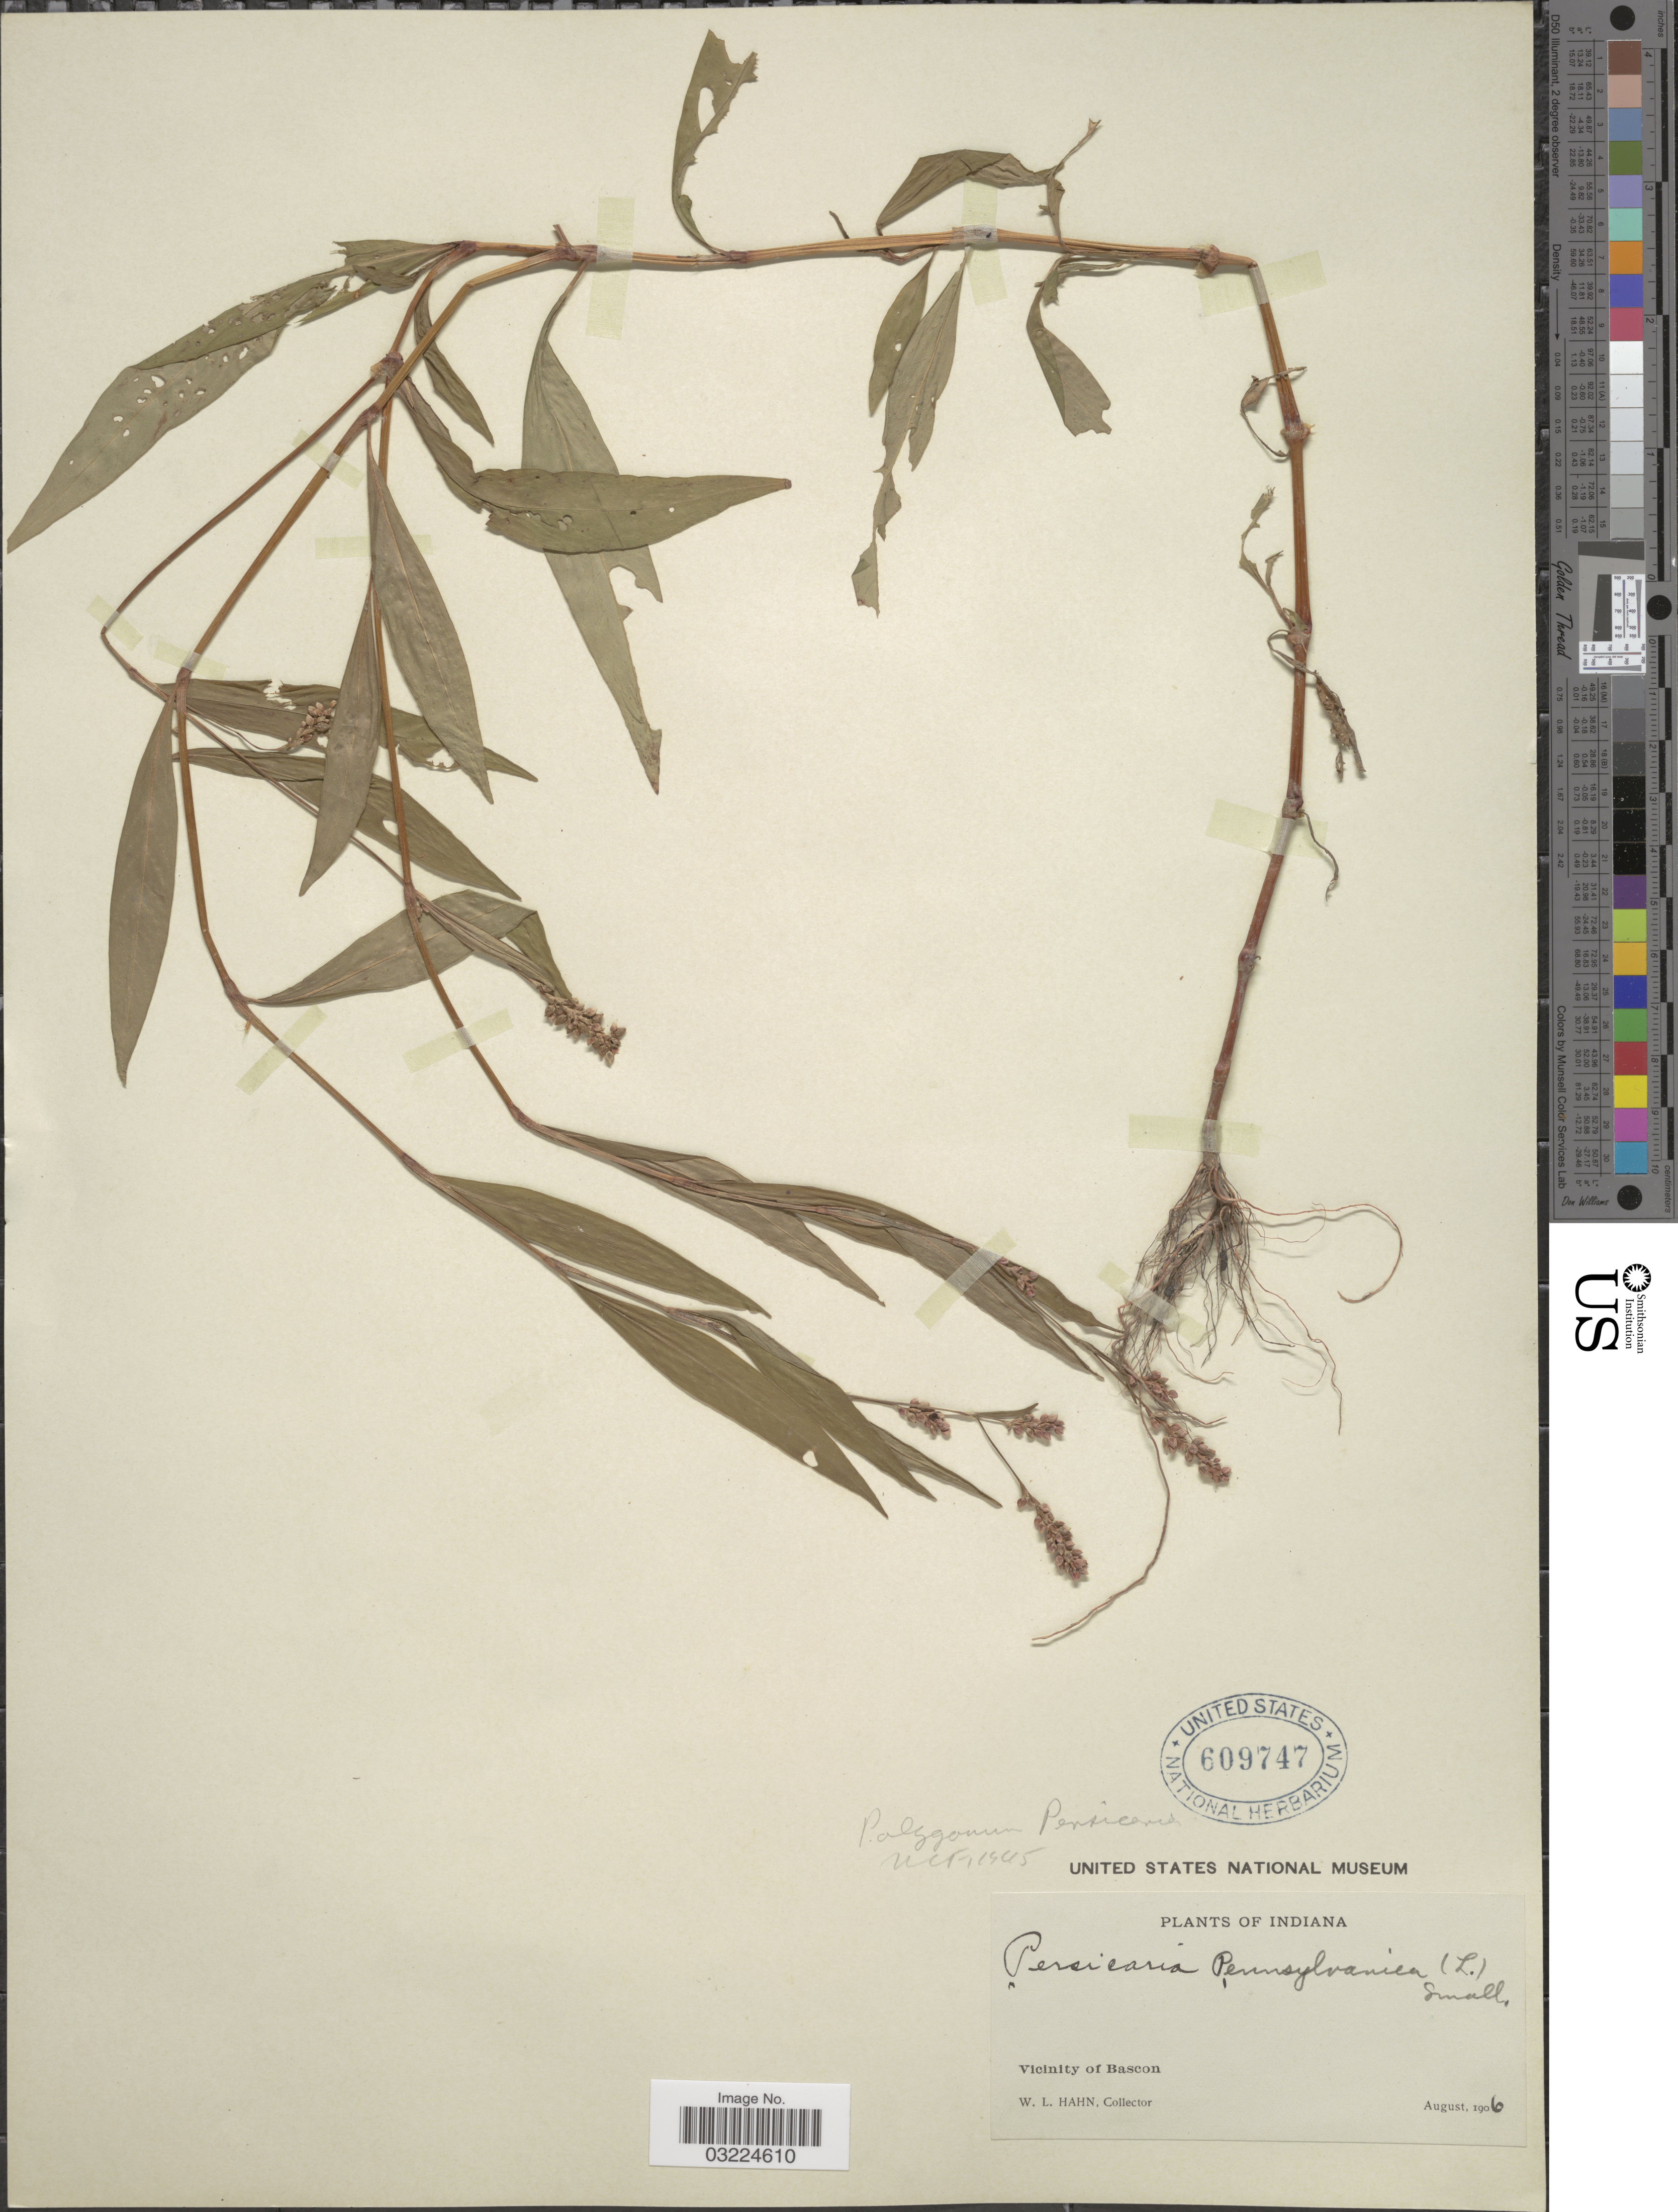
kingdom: Plantae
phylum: Tracheophyta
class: Magnoliopsida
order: Caryophyllales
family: Polygonaceae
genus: Persicaria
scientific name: Persicaria maculosa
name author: S.F. Gray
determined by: Atha, D. E.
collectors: W. L. Hahn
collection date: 1906-08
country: United States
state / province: Indiana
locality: Vicinity of Bascon.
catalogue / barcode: US 609747